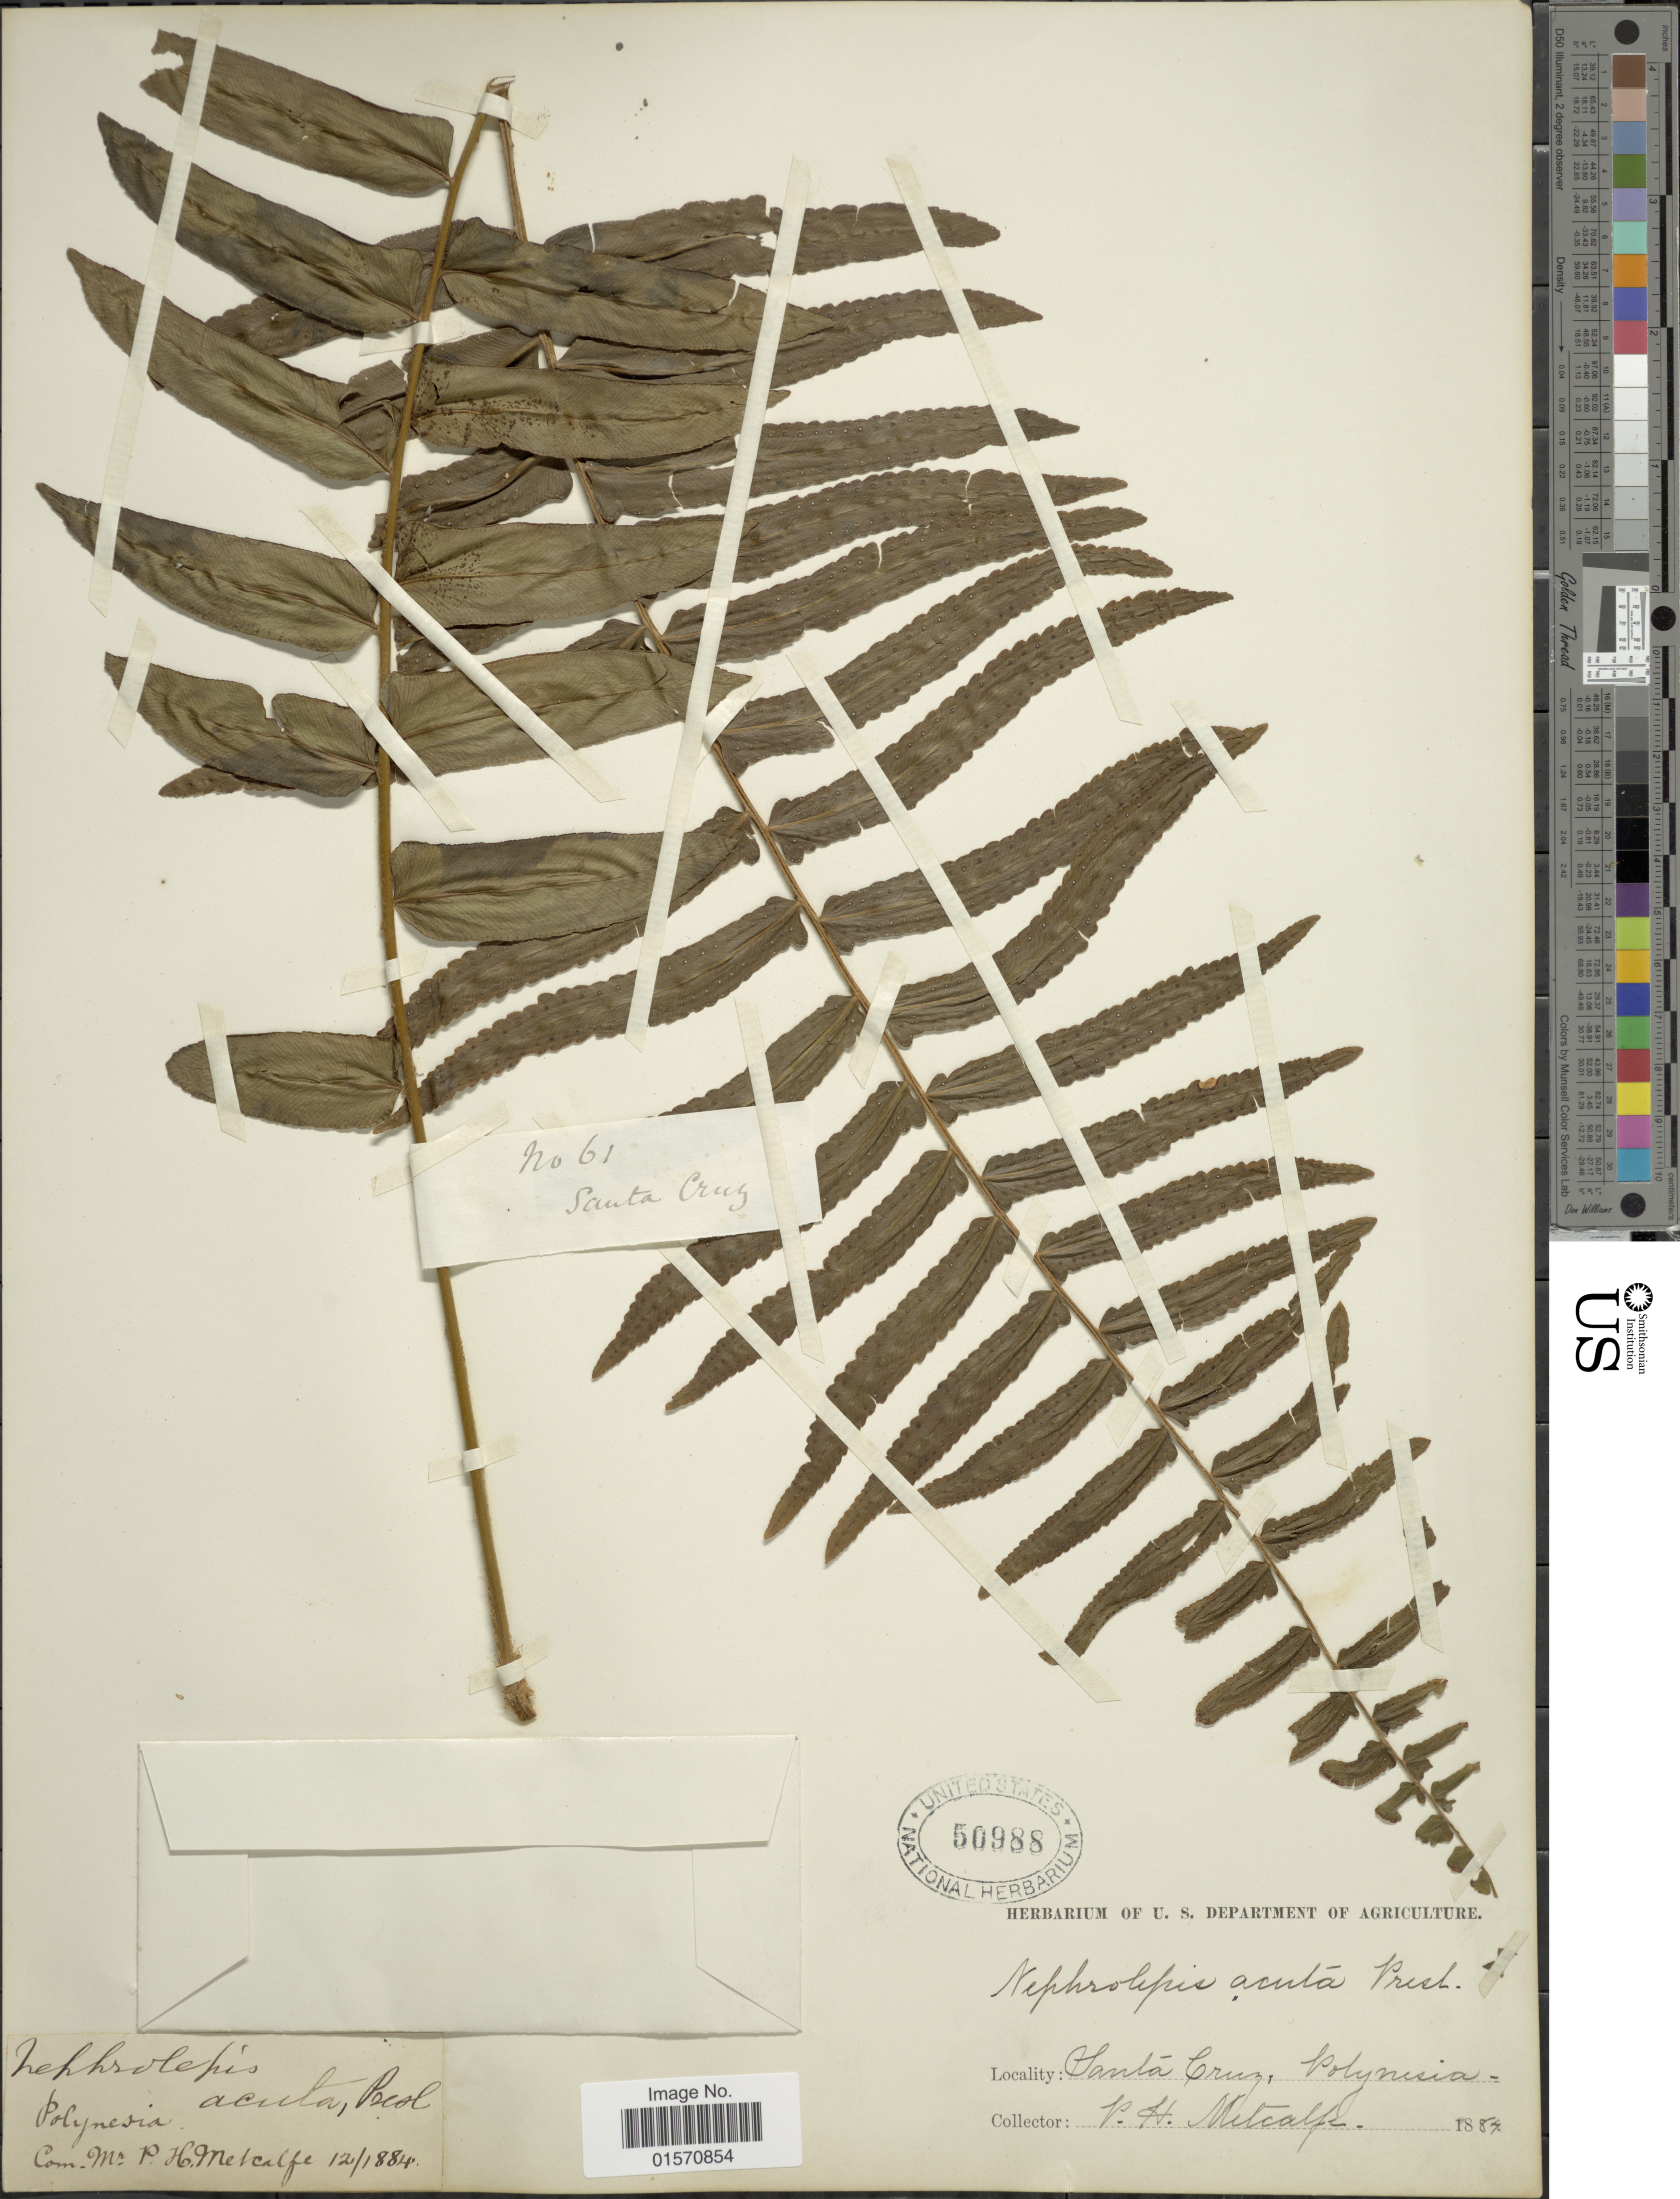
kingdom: Plantae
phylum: Tracheophyta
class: Polypodiopsida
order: Polypodiales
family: Nephrolepidaceae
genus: Nephrolepis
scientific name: Nephrolepis biserrata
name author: (Sw.) Schott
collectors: P. Metcalfe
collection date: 1884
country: French Polynesia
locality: Santa Cruz, Polynesia [interpreted]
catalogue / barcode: US 50988